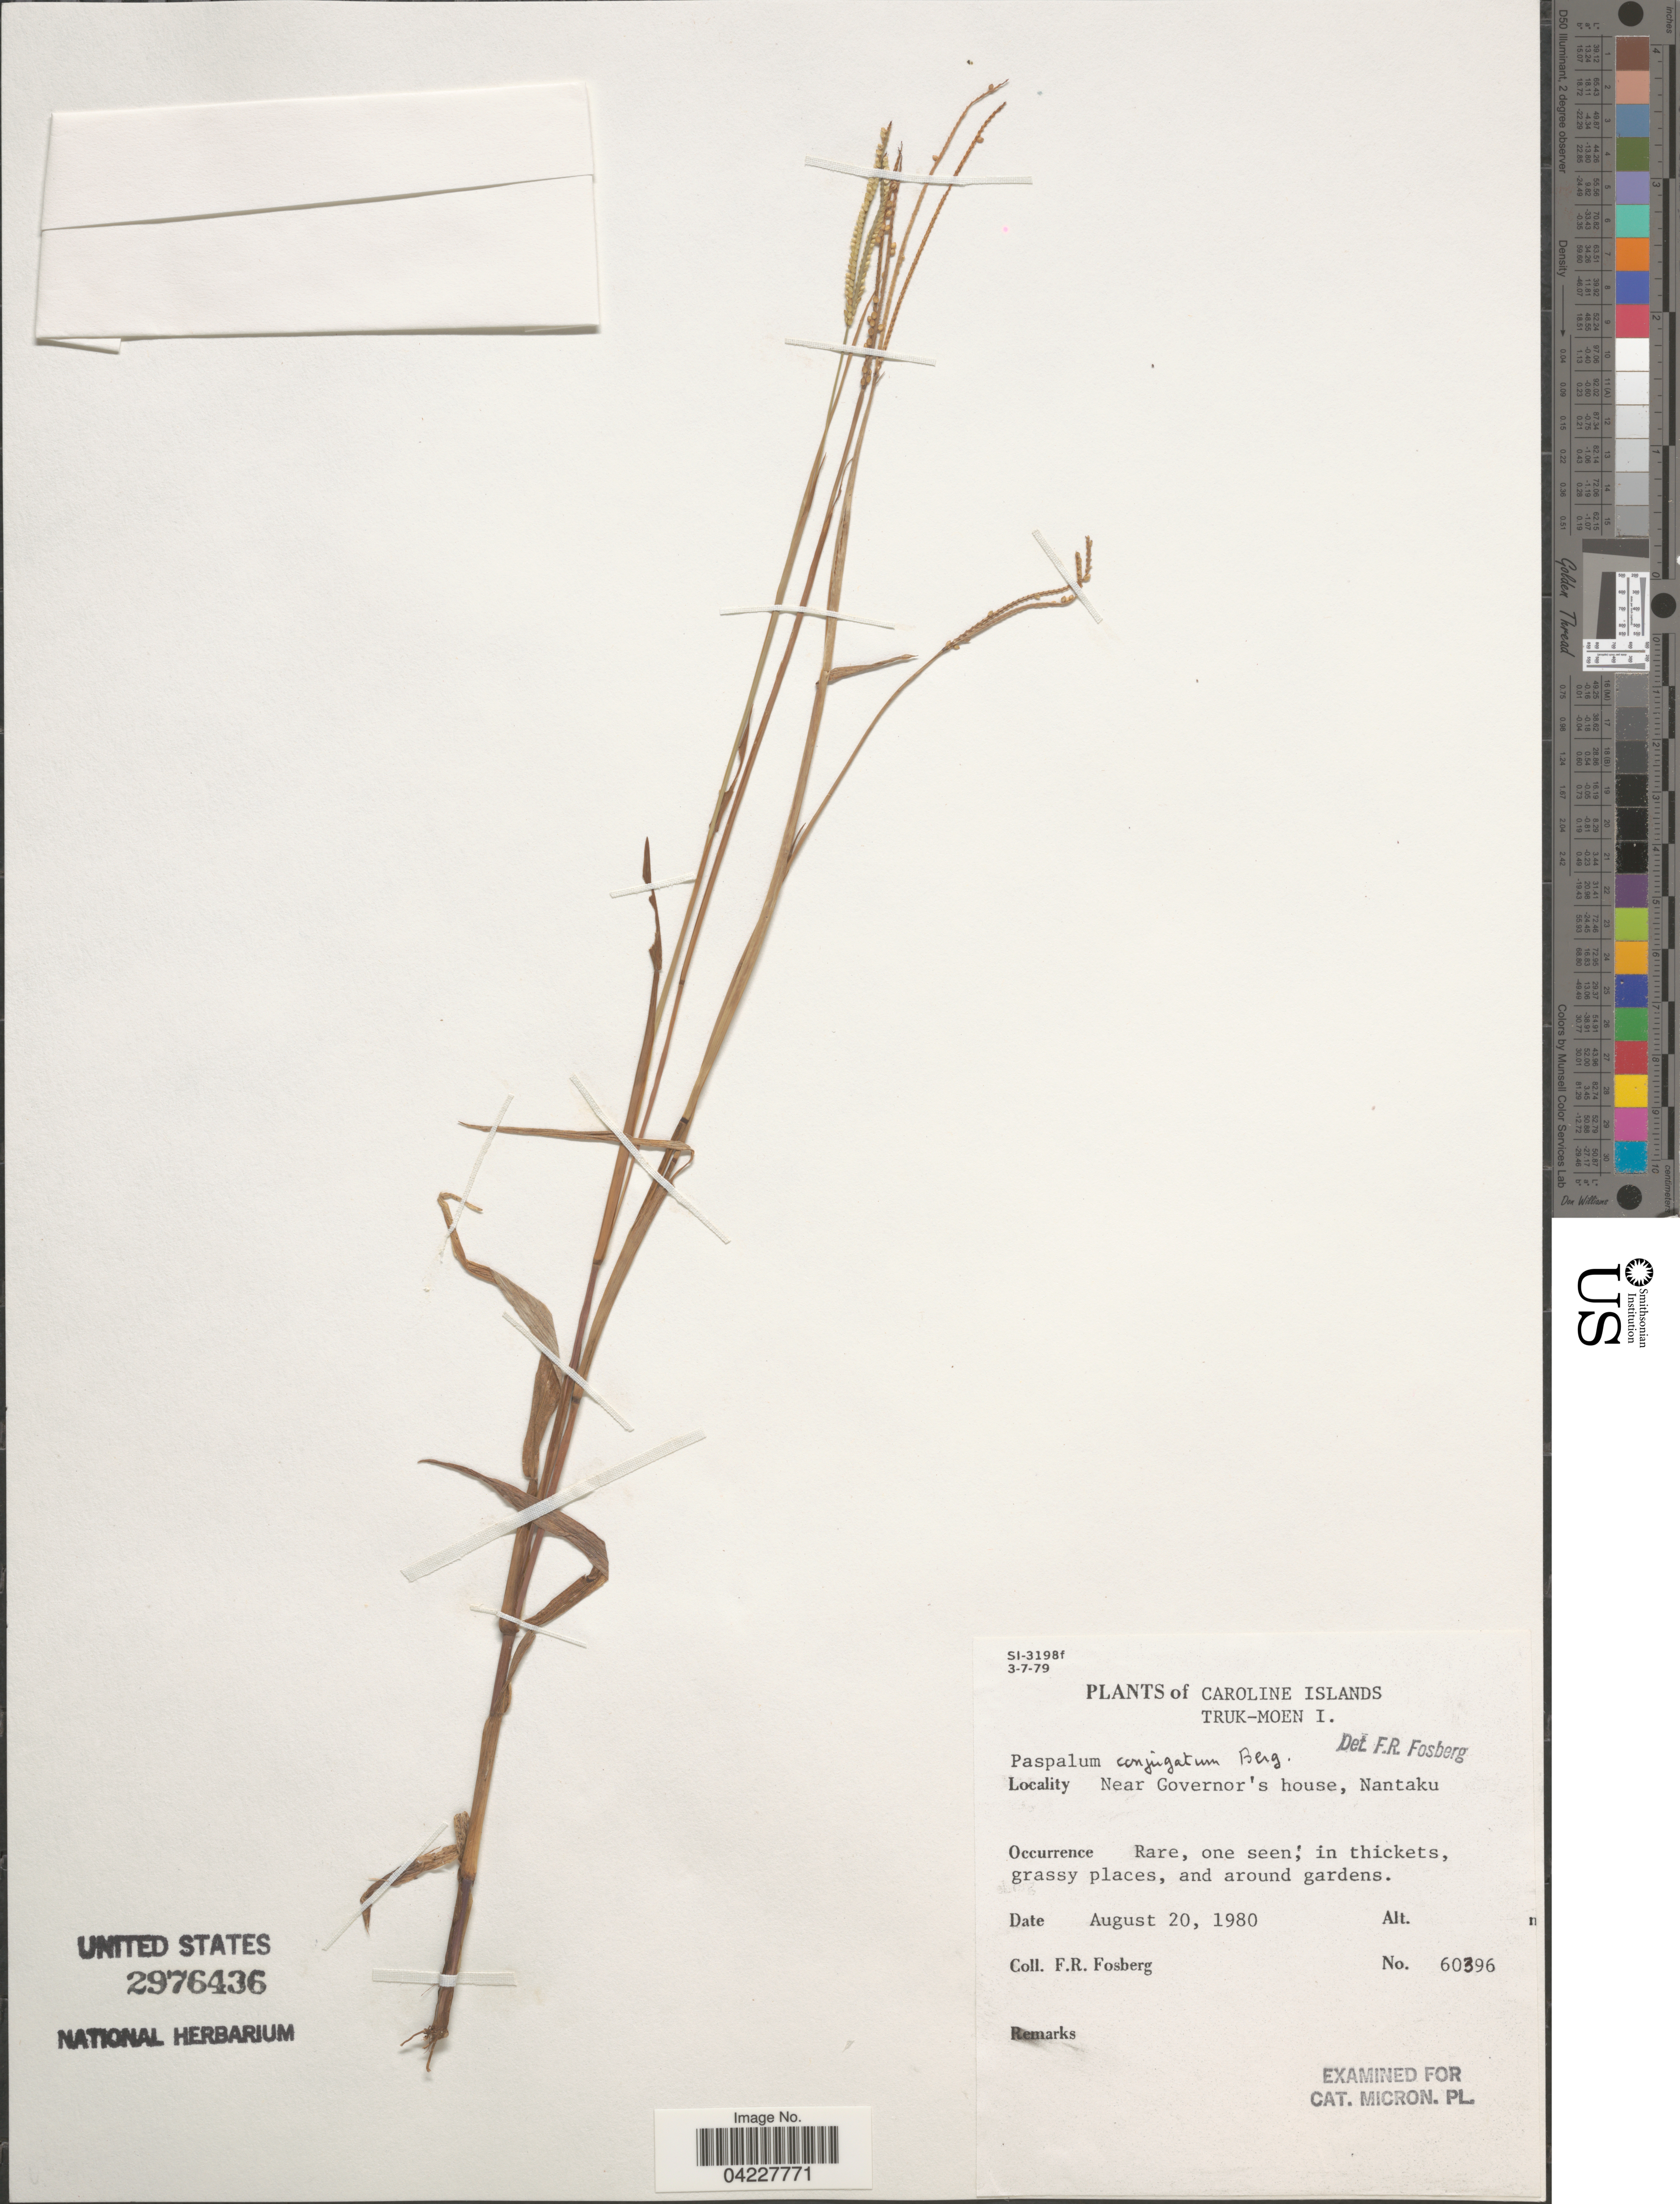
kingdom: Plantae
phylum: Tracheophyta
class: Liliopsida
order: Poales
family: Poaceae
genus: Paspalum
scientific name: Paspalum conjugatum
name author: P.J. Bergius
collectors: F. R. Fosberg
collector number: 60396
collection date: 1980-08-20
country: Micronesia, Federated States of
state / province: Truk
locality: Caroline Islands. Truk-Moen I. Near Governer's house, Nantaku.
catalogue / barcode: US 2976436